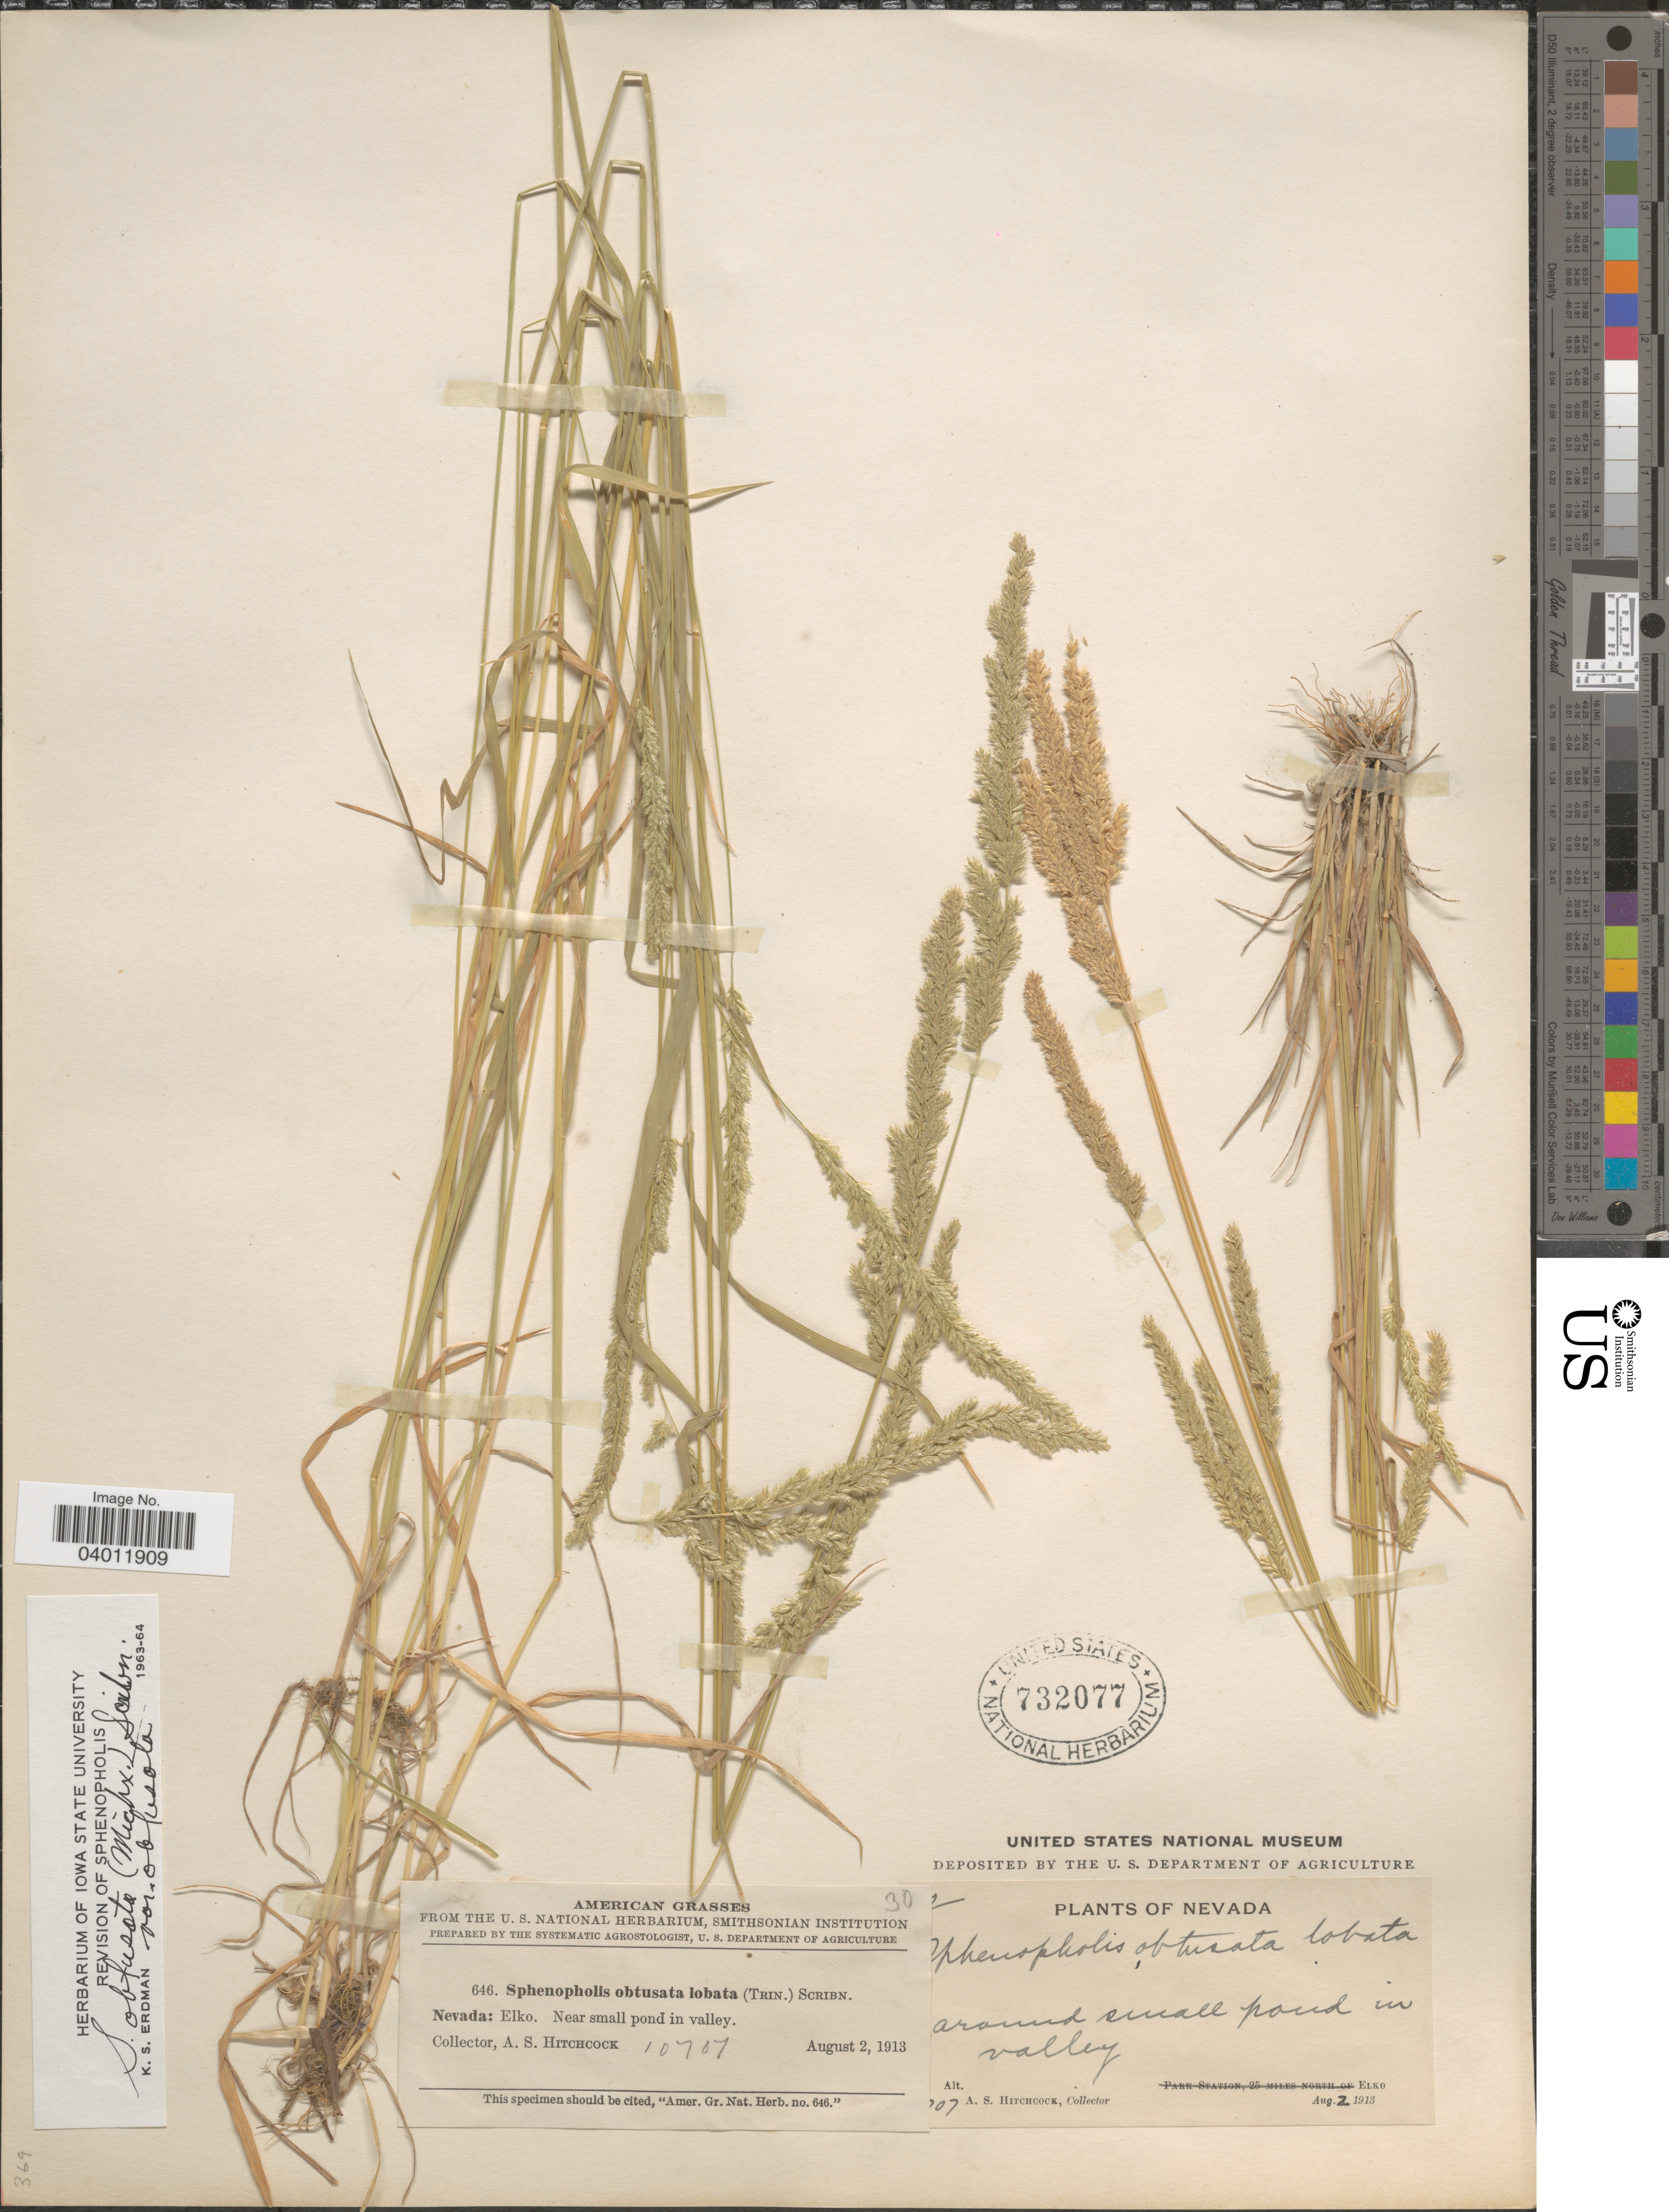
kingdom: Plantae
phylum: Tracheophyta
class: Liliopsida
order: Poales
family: Poaceae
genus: Sphenopholis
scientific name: Sphenopholis obtusata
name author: (Michx.) Scribn.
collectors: A. S. Hitchcock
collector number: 10707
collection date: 1913-08-02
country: United States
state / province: Nevada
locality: Elko. Near small pond in valley.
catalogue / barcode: US 732077